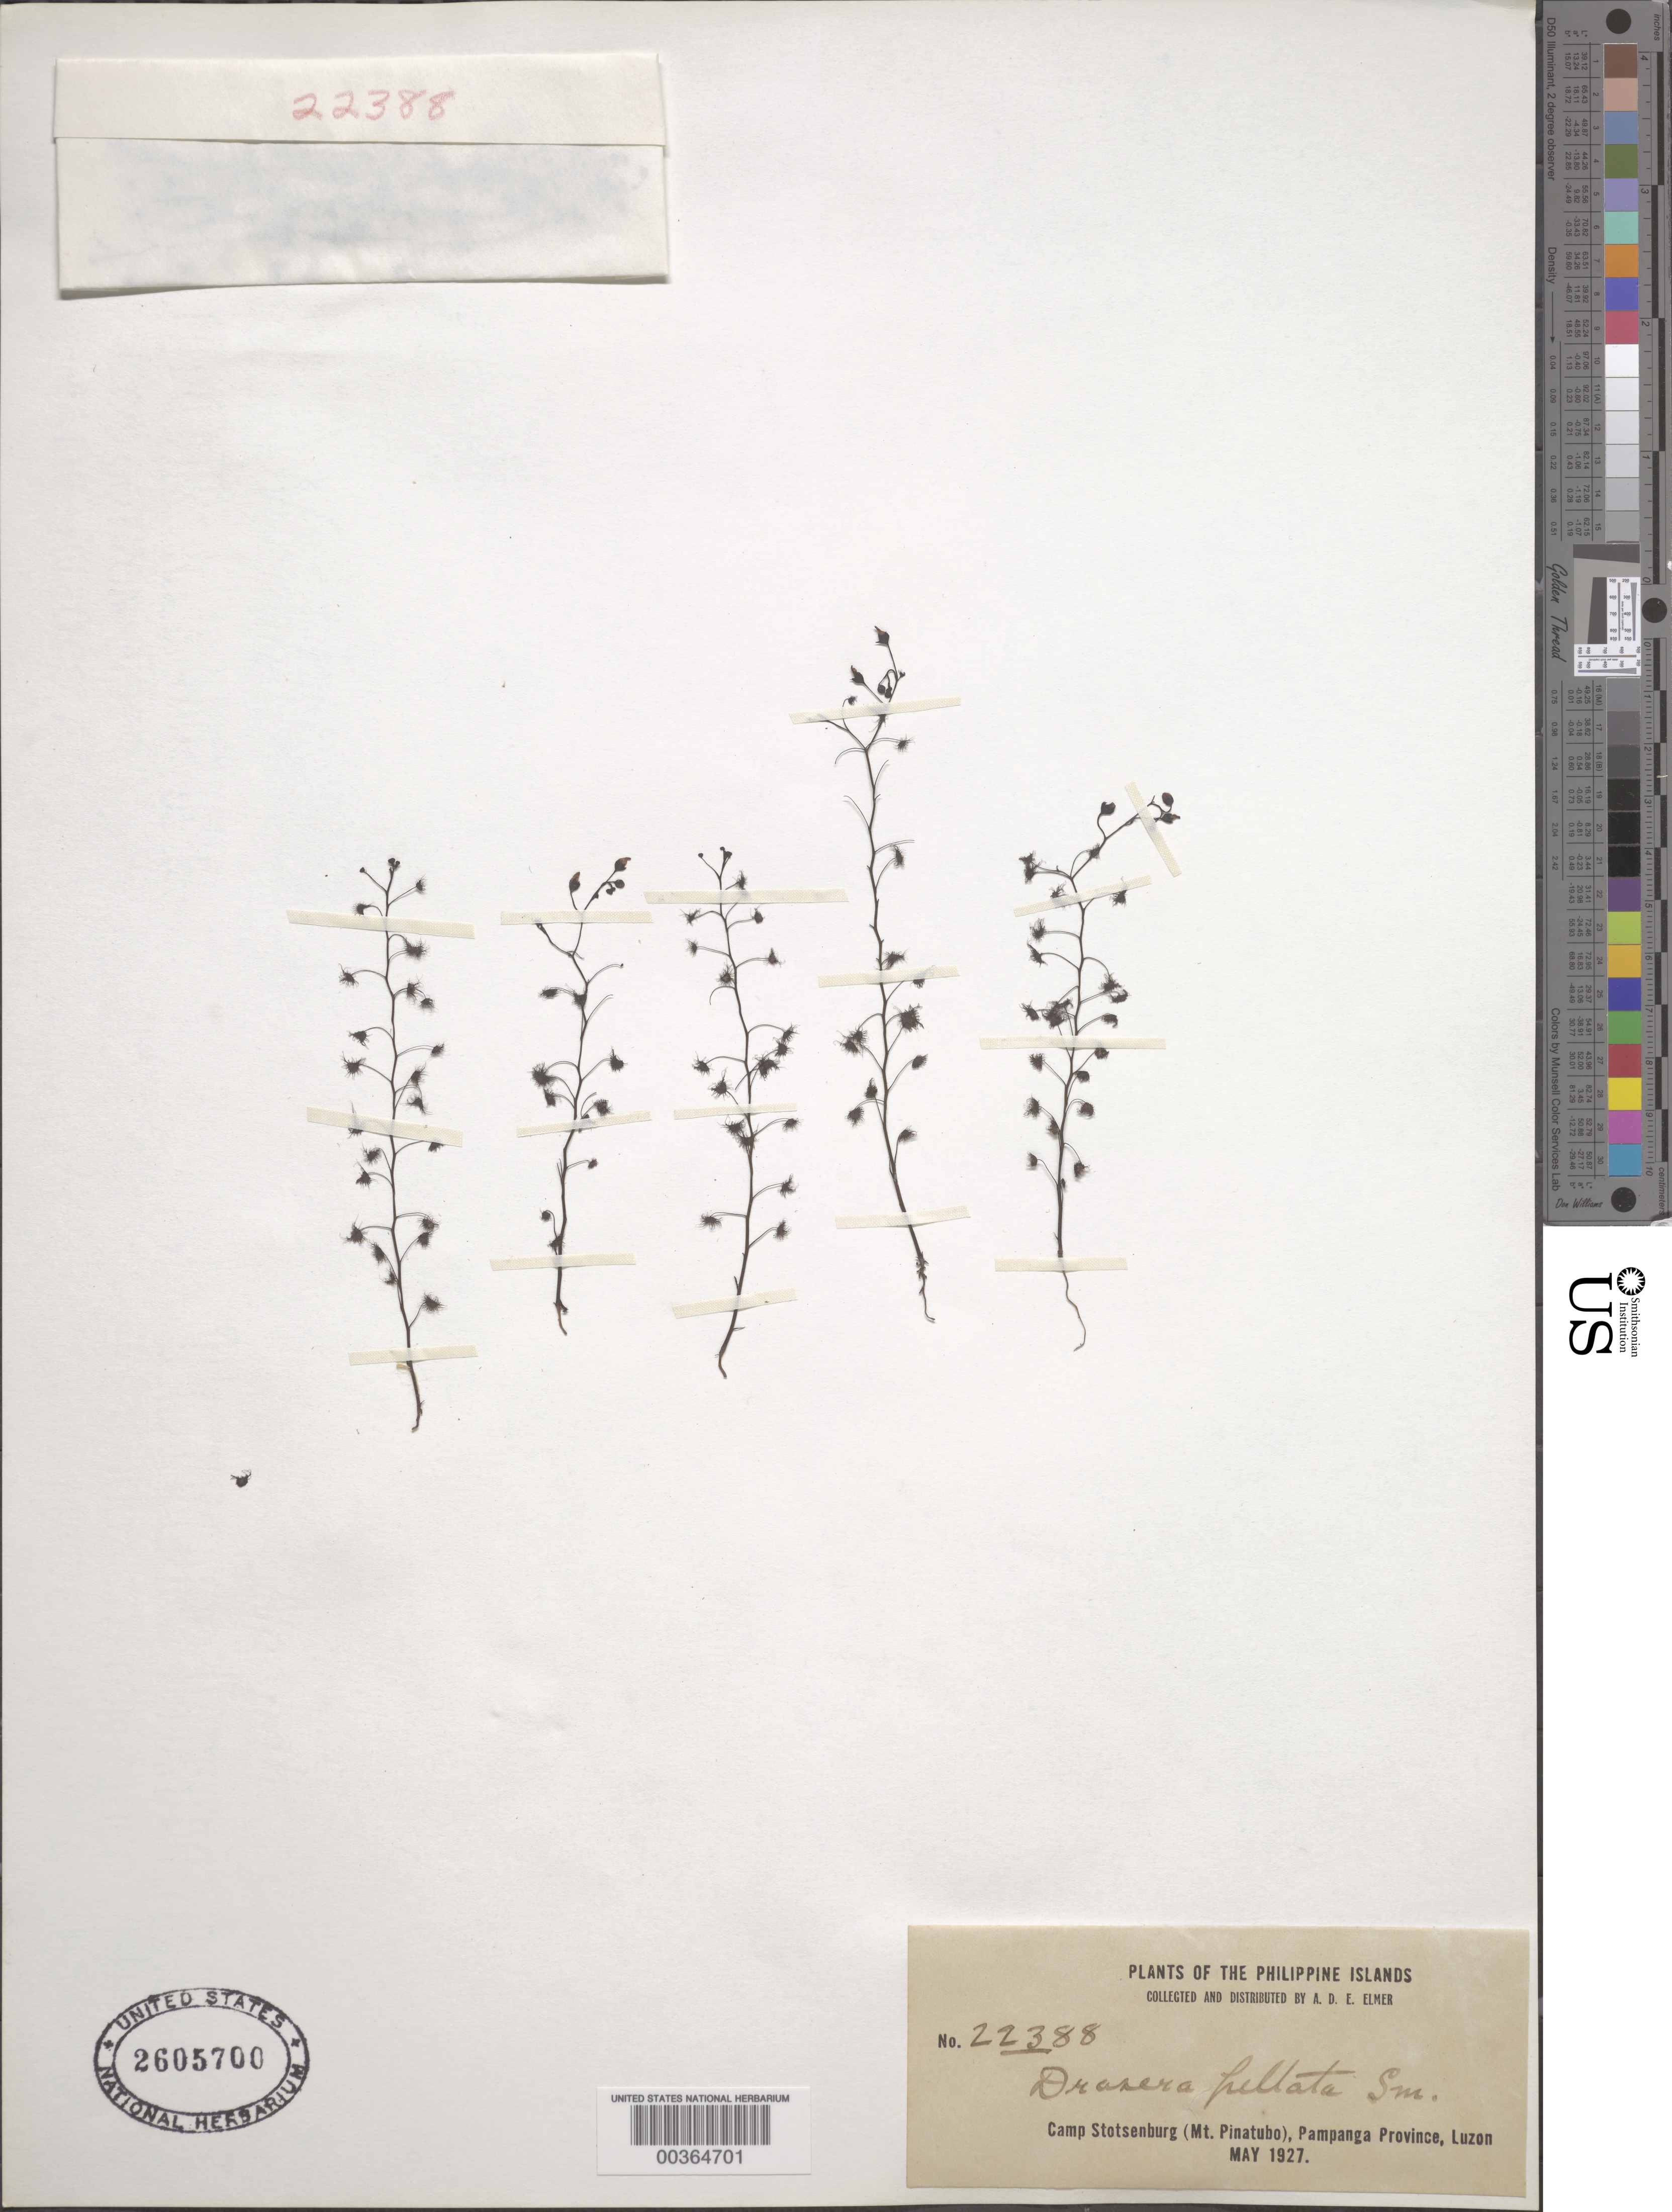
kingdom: Plantae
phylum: Tracheophyta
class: Magnoliopsida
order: Caryophyllales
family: Droseraceae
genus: Drosera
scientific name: Drosera peltata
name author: Sm. ex Willd.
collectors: A. D. E. Elmer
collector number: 22388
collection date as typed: May 1927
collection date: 1927-05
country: Philippines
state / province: Central Luzon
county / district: Pampanga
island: Luzon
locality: Camp stotsenburg (mt. pinatubo)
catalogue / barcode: US 2605700